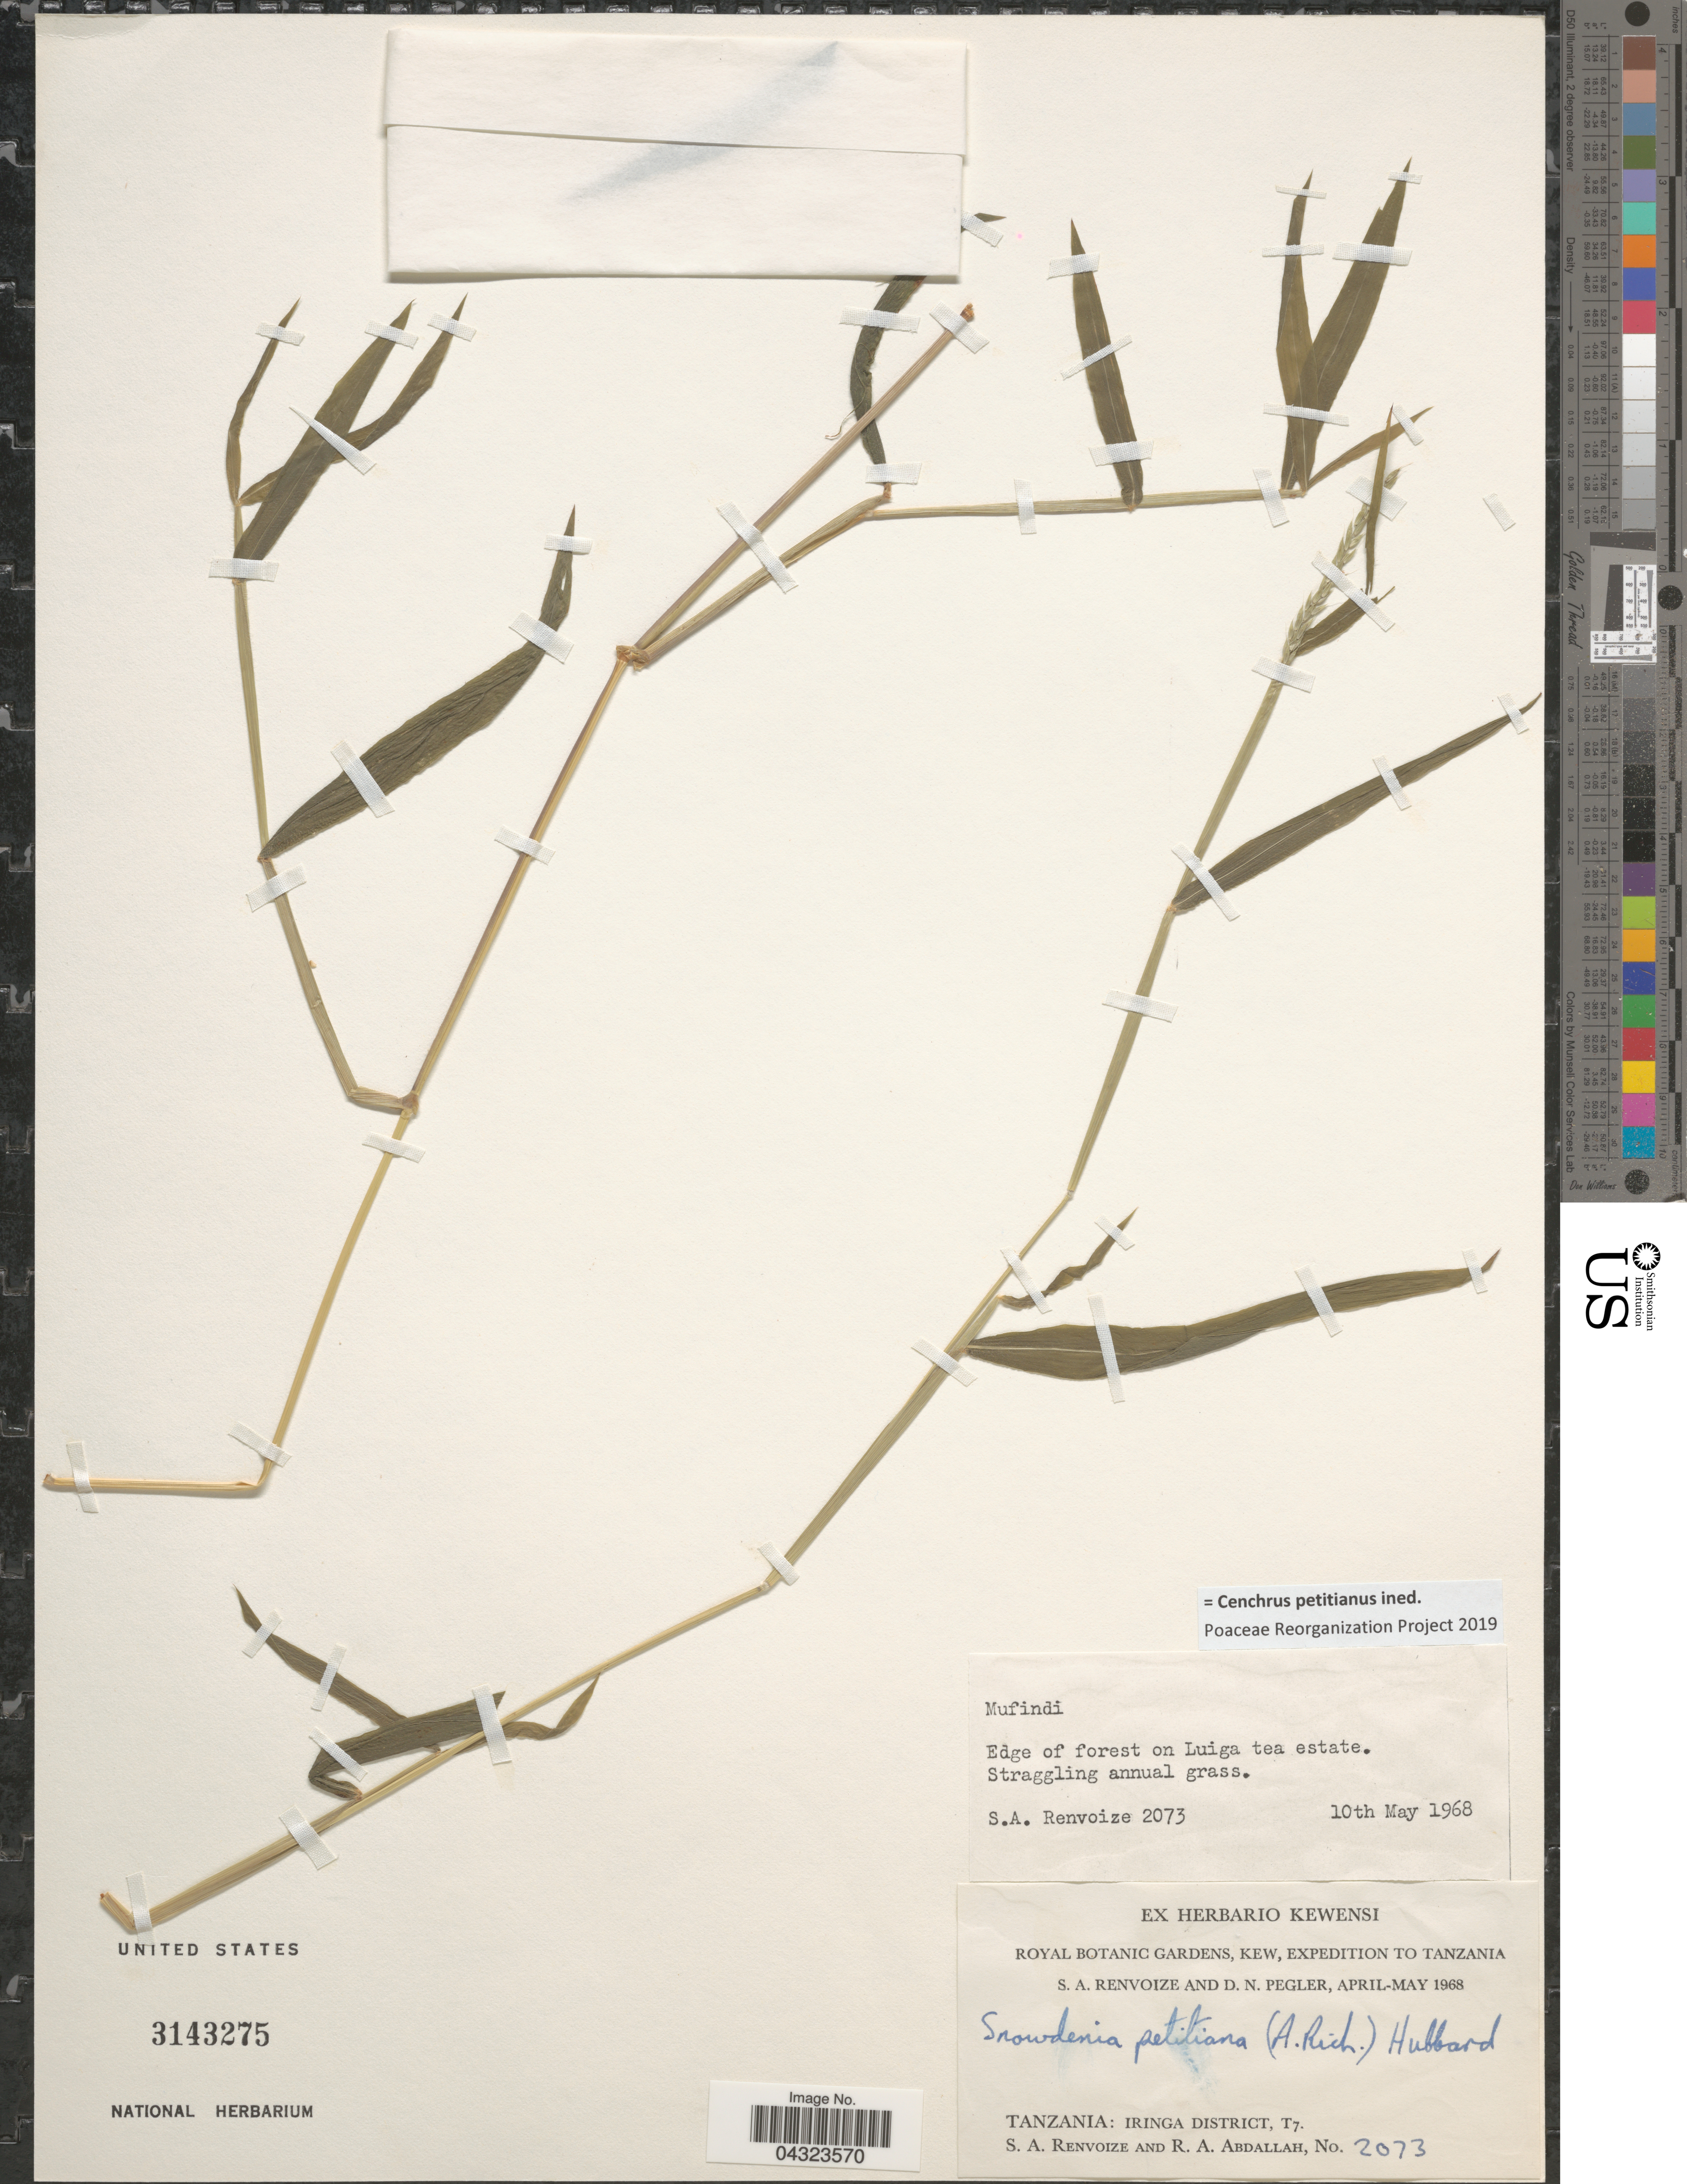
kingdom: Plantae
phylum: Tracheophyta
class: Liliopsida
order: Poales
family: Poaceae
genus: Cenchrus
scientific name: Cenchrus petitianus ined. prp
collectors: S. A. Renvoize & R. Abdallah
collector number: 2073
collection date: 1968-05-10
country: Tanzania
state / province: Iringa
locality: Royal Botanic Gardens, Kew, Expedition to Tanzania. Iringa District, T7. Mufindi. Edge of forest on Luiga tea estate.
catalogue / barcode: US 3143275